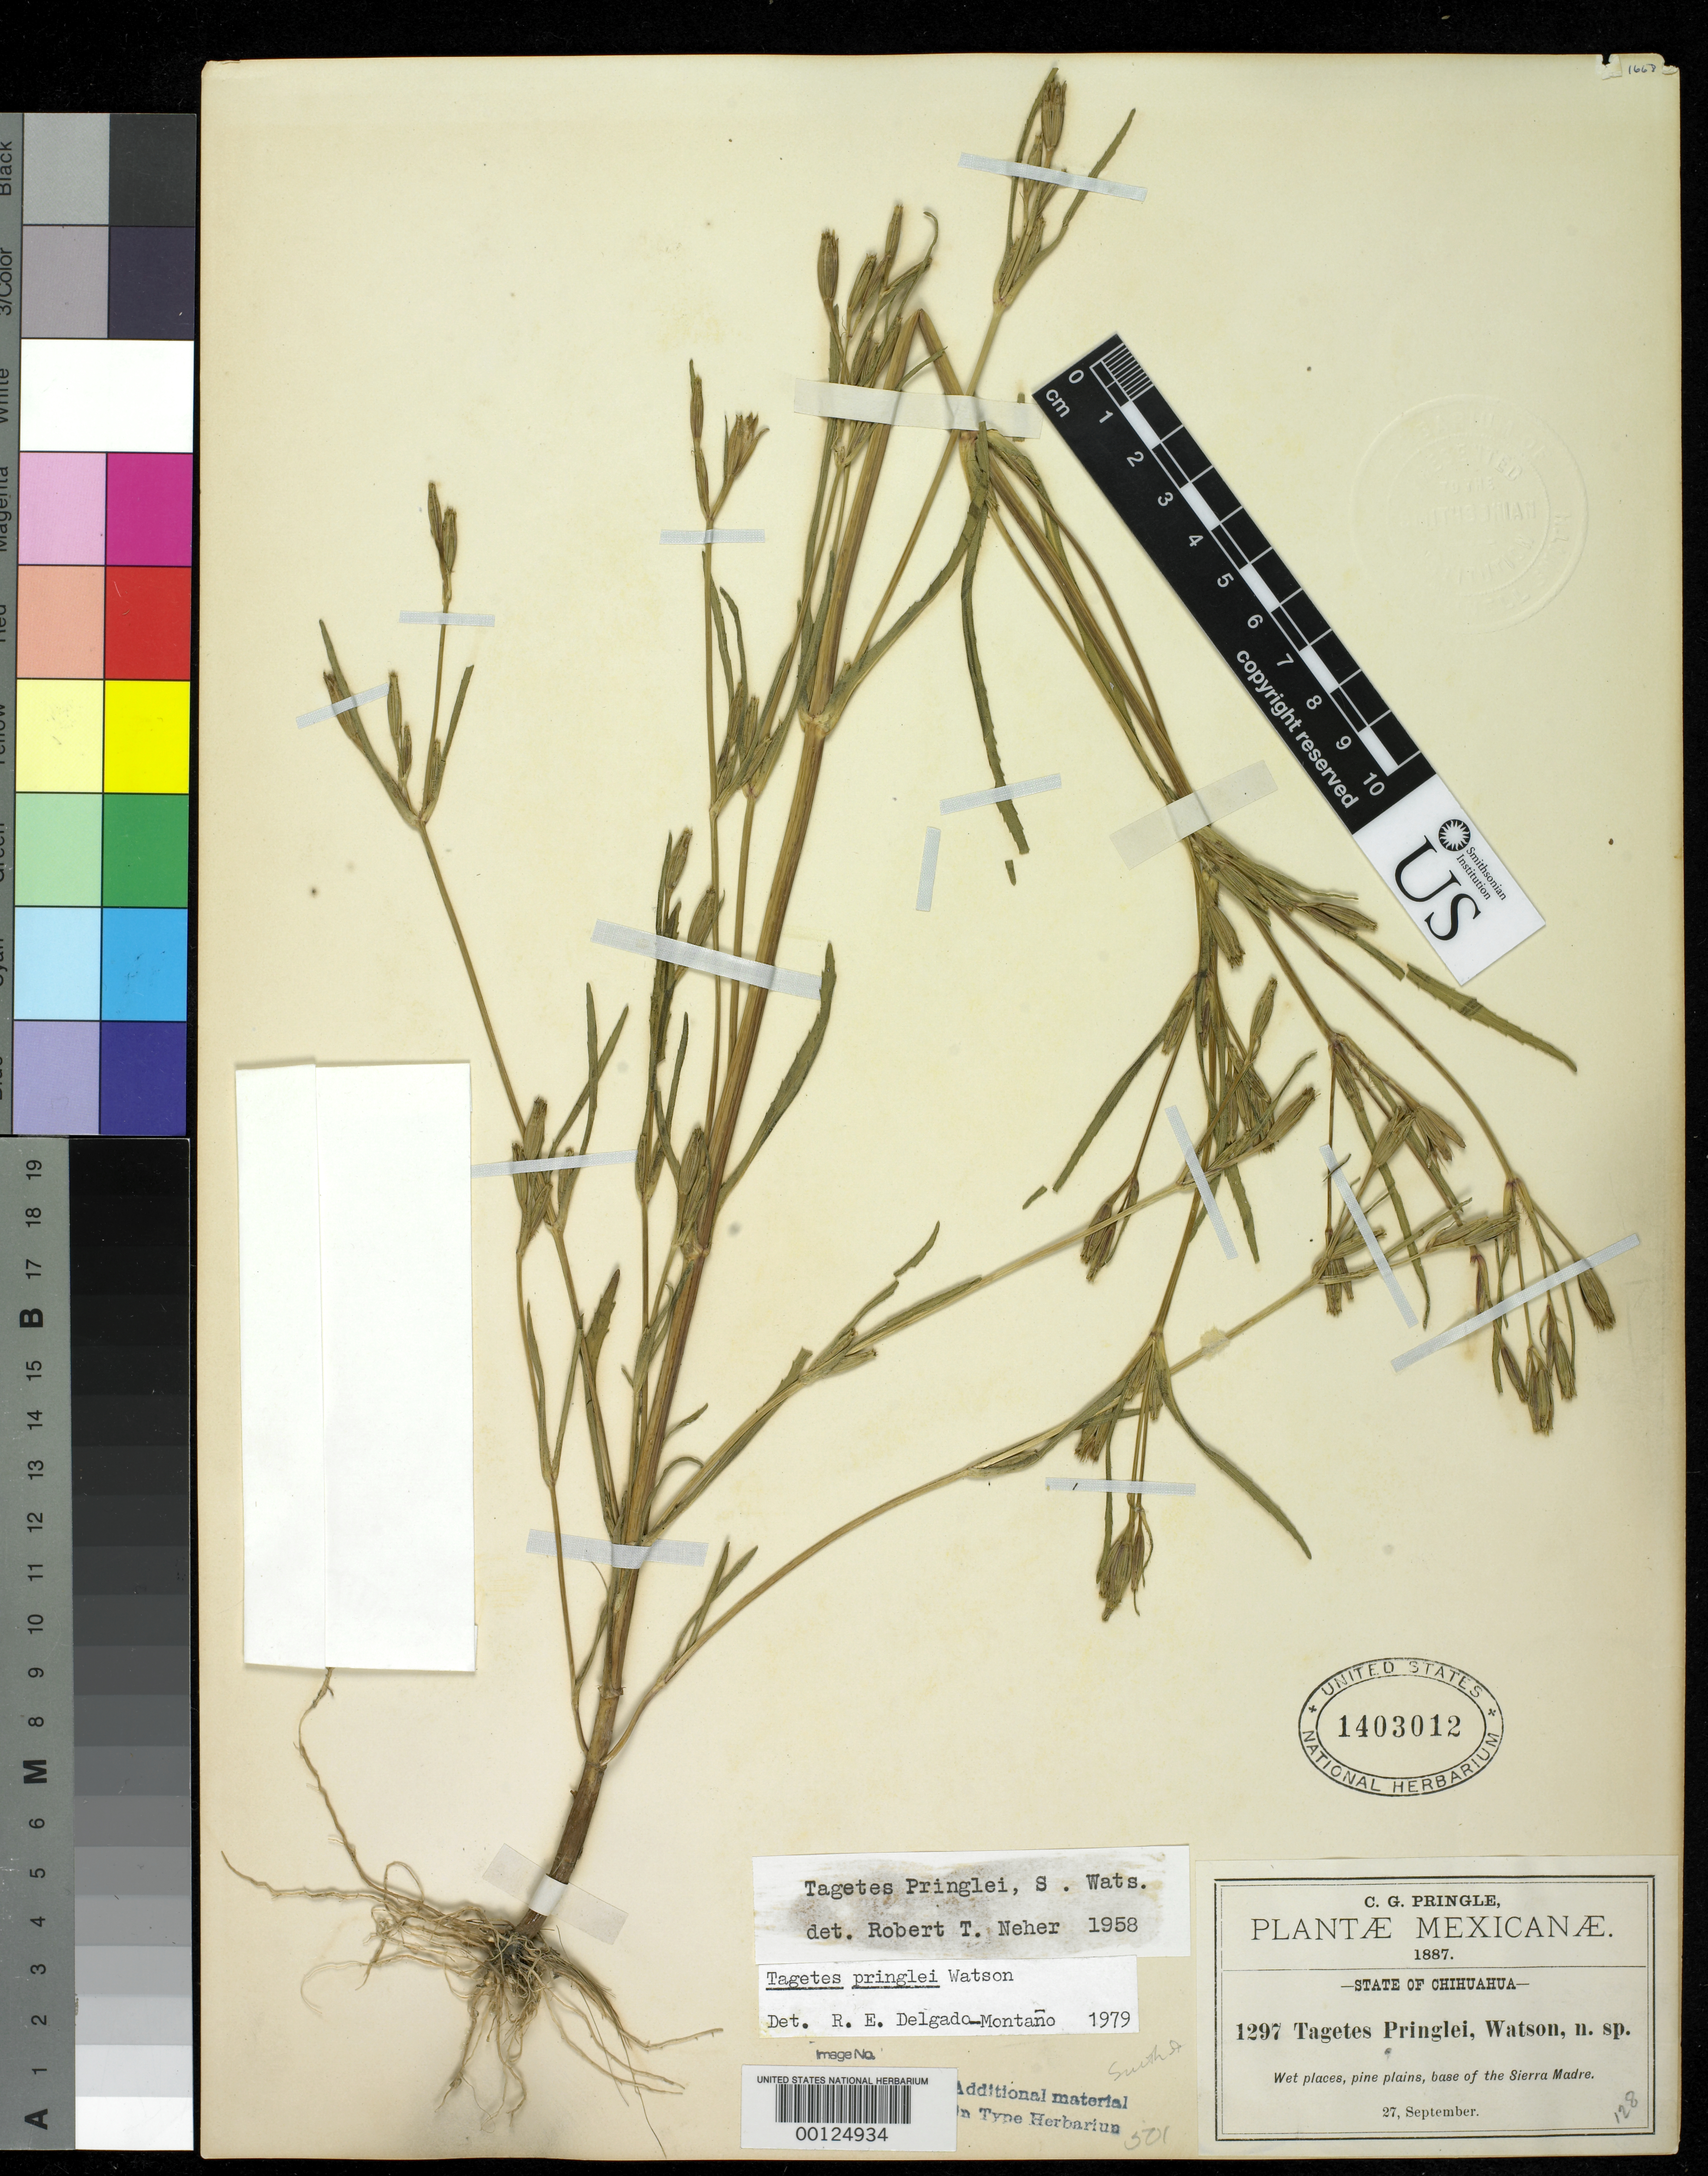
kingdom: Plantae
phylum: Tracheophyta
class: Magnoliopsida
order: Asterales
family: Asteraceae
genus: Tagetes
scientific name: Tagetes pringlei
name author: S. Watson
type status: Isotype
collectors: C. G. Pringle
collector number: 1297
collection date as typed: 27 Sep 1887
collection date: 1887-09-27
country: Mexico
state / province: Chihuahua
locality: Base of Sierra Madre.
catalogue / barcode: US 1403012